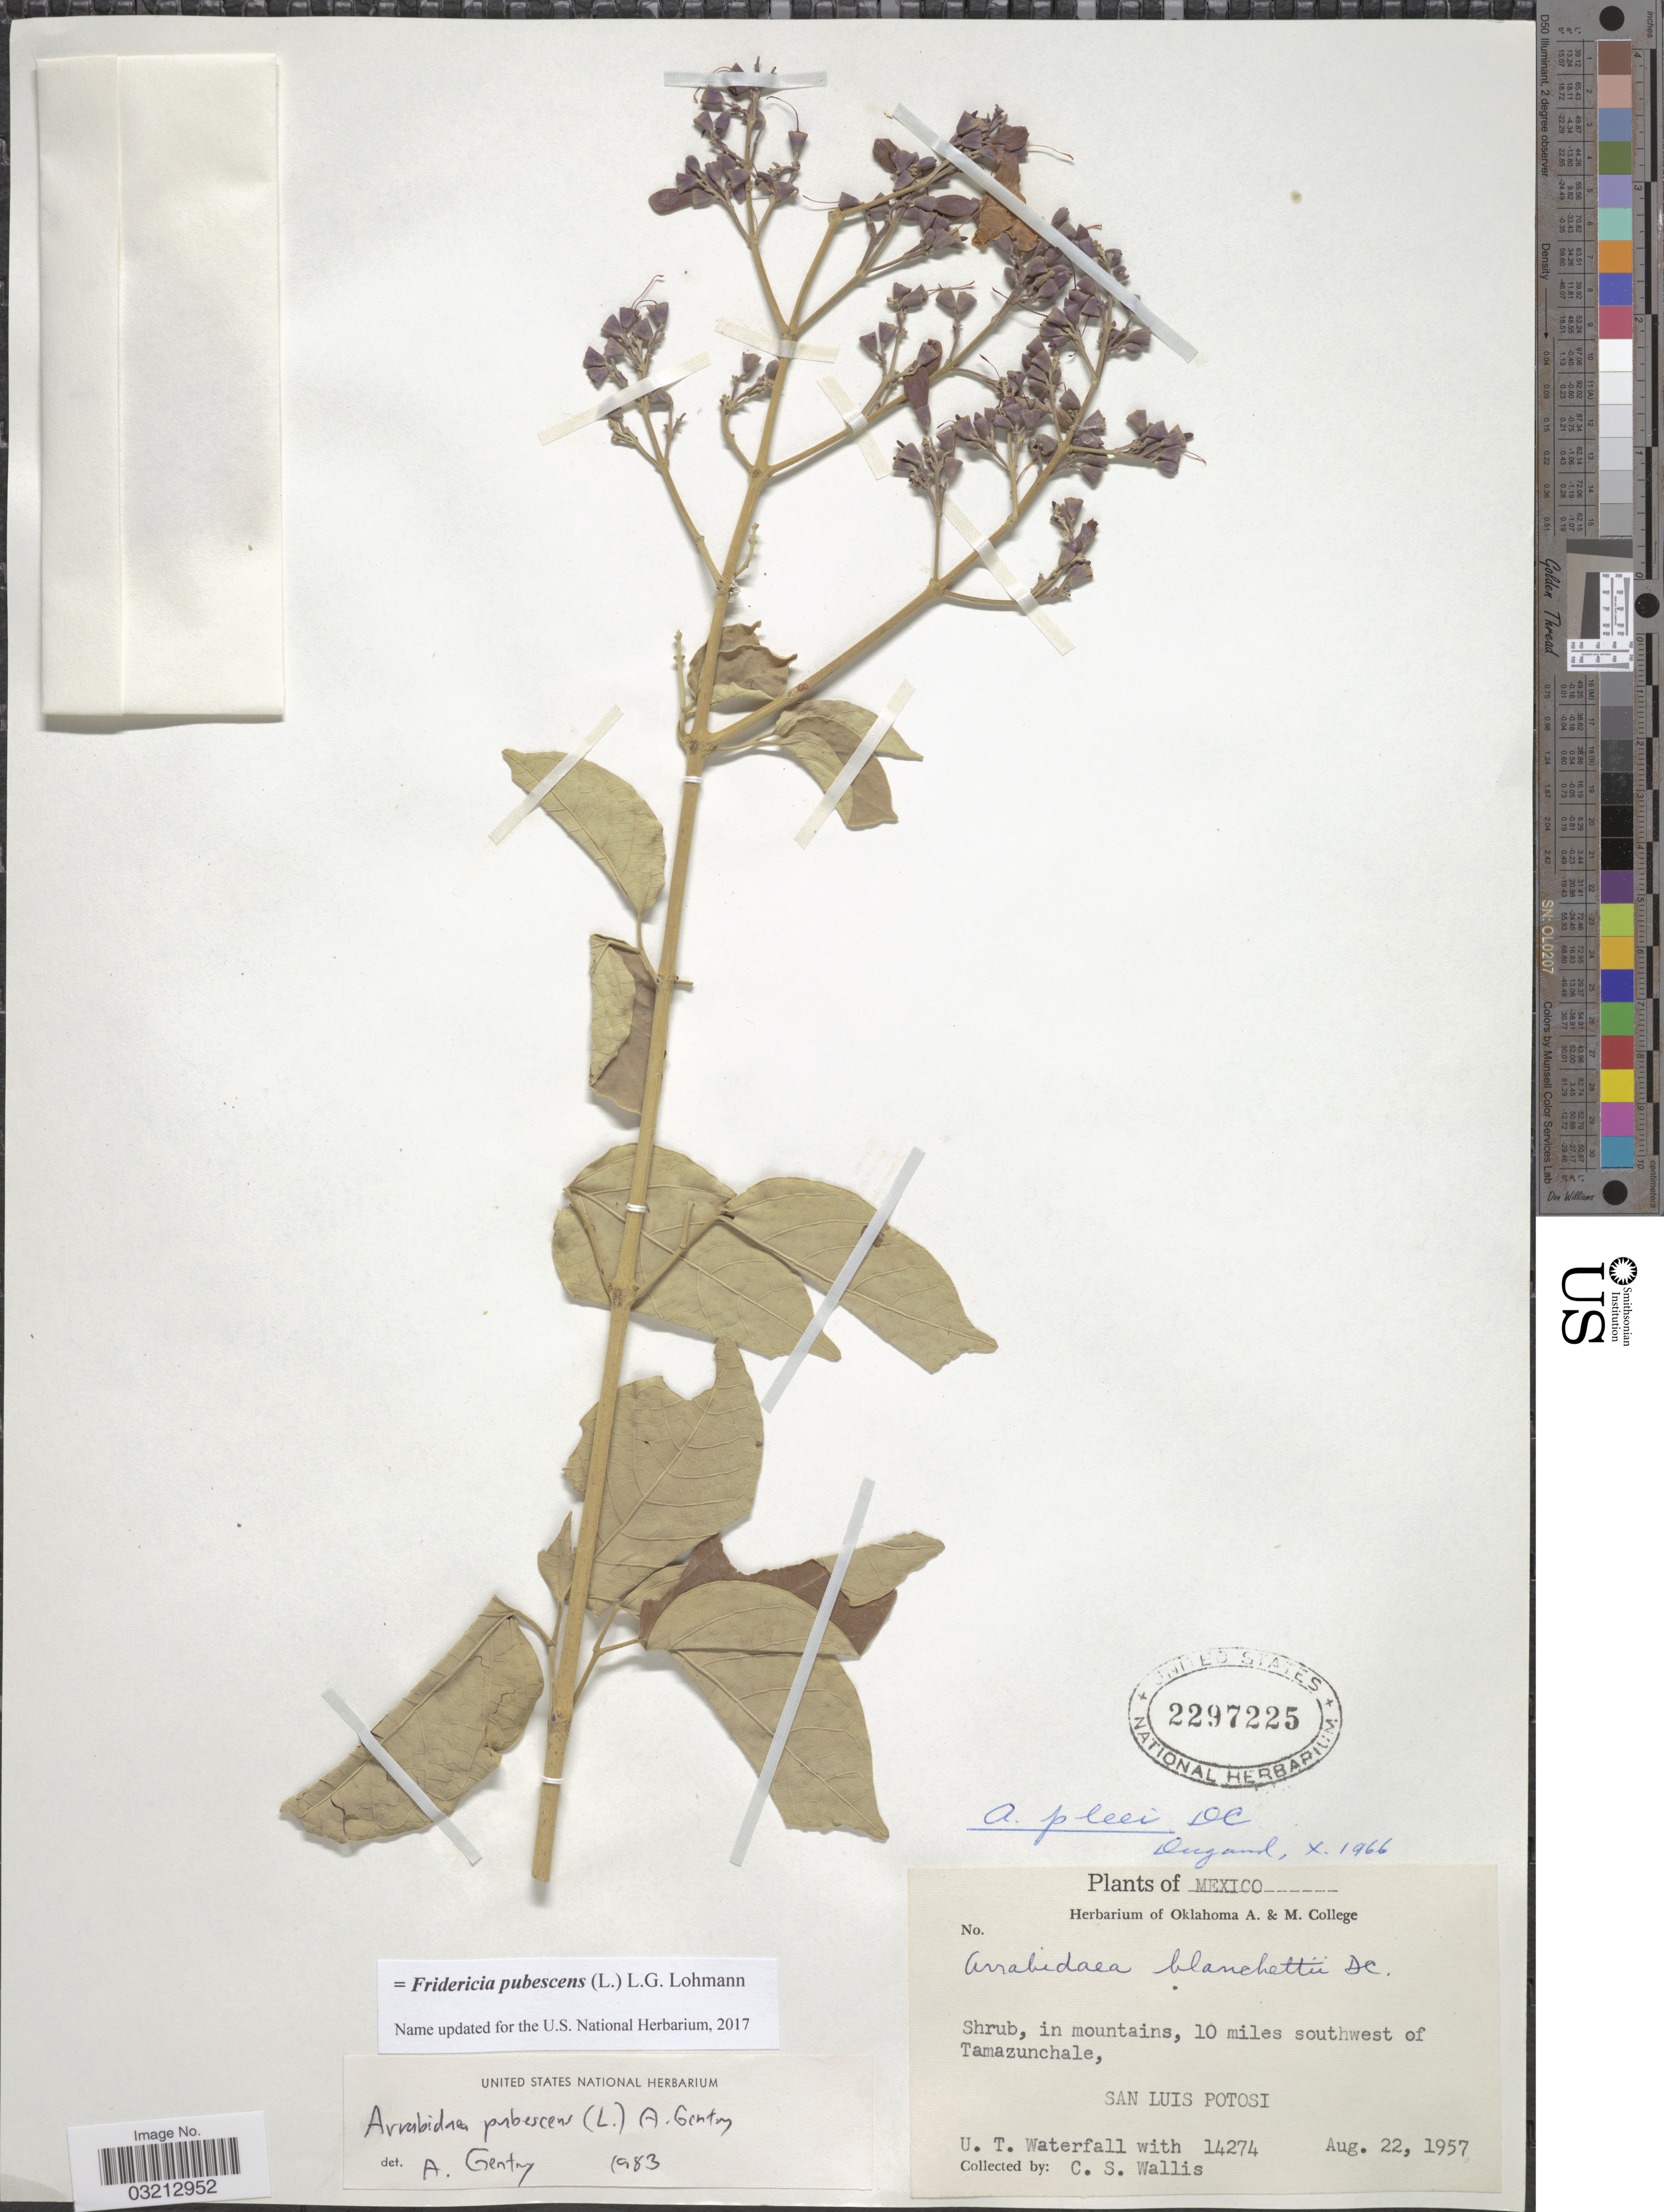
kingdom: Plantae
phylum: Tracheophyta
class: Magnoliopsida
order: Lamiales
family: Bignoniaceae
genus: Fridericia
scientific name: Fridericia pubescens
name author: (L.) L.G. Lohmann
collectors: U. T. Waterfall & C. S. Wallis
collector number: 14274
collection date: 1957-08-22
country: Mexico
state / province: San Luis Potosí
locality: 10 miles southwest of Tamazunchale.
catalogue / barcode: US 2297225